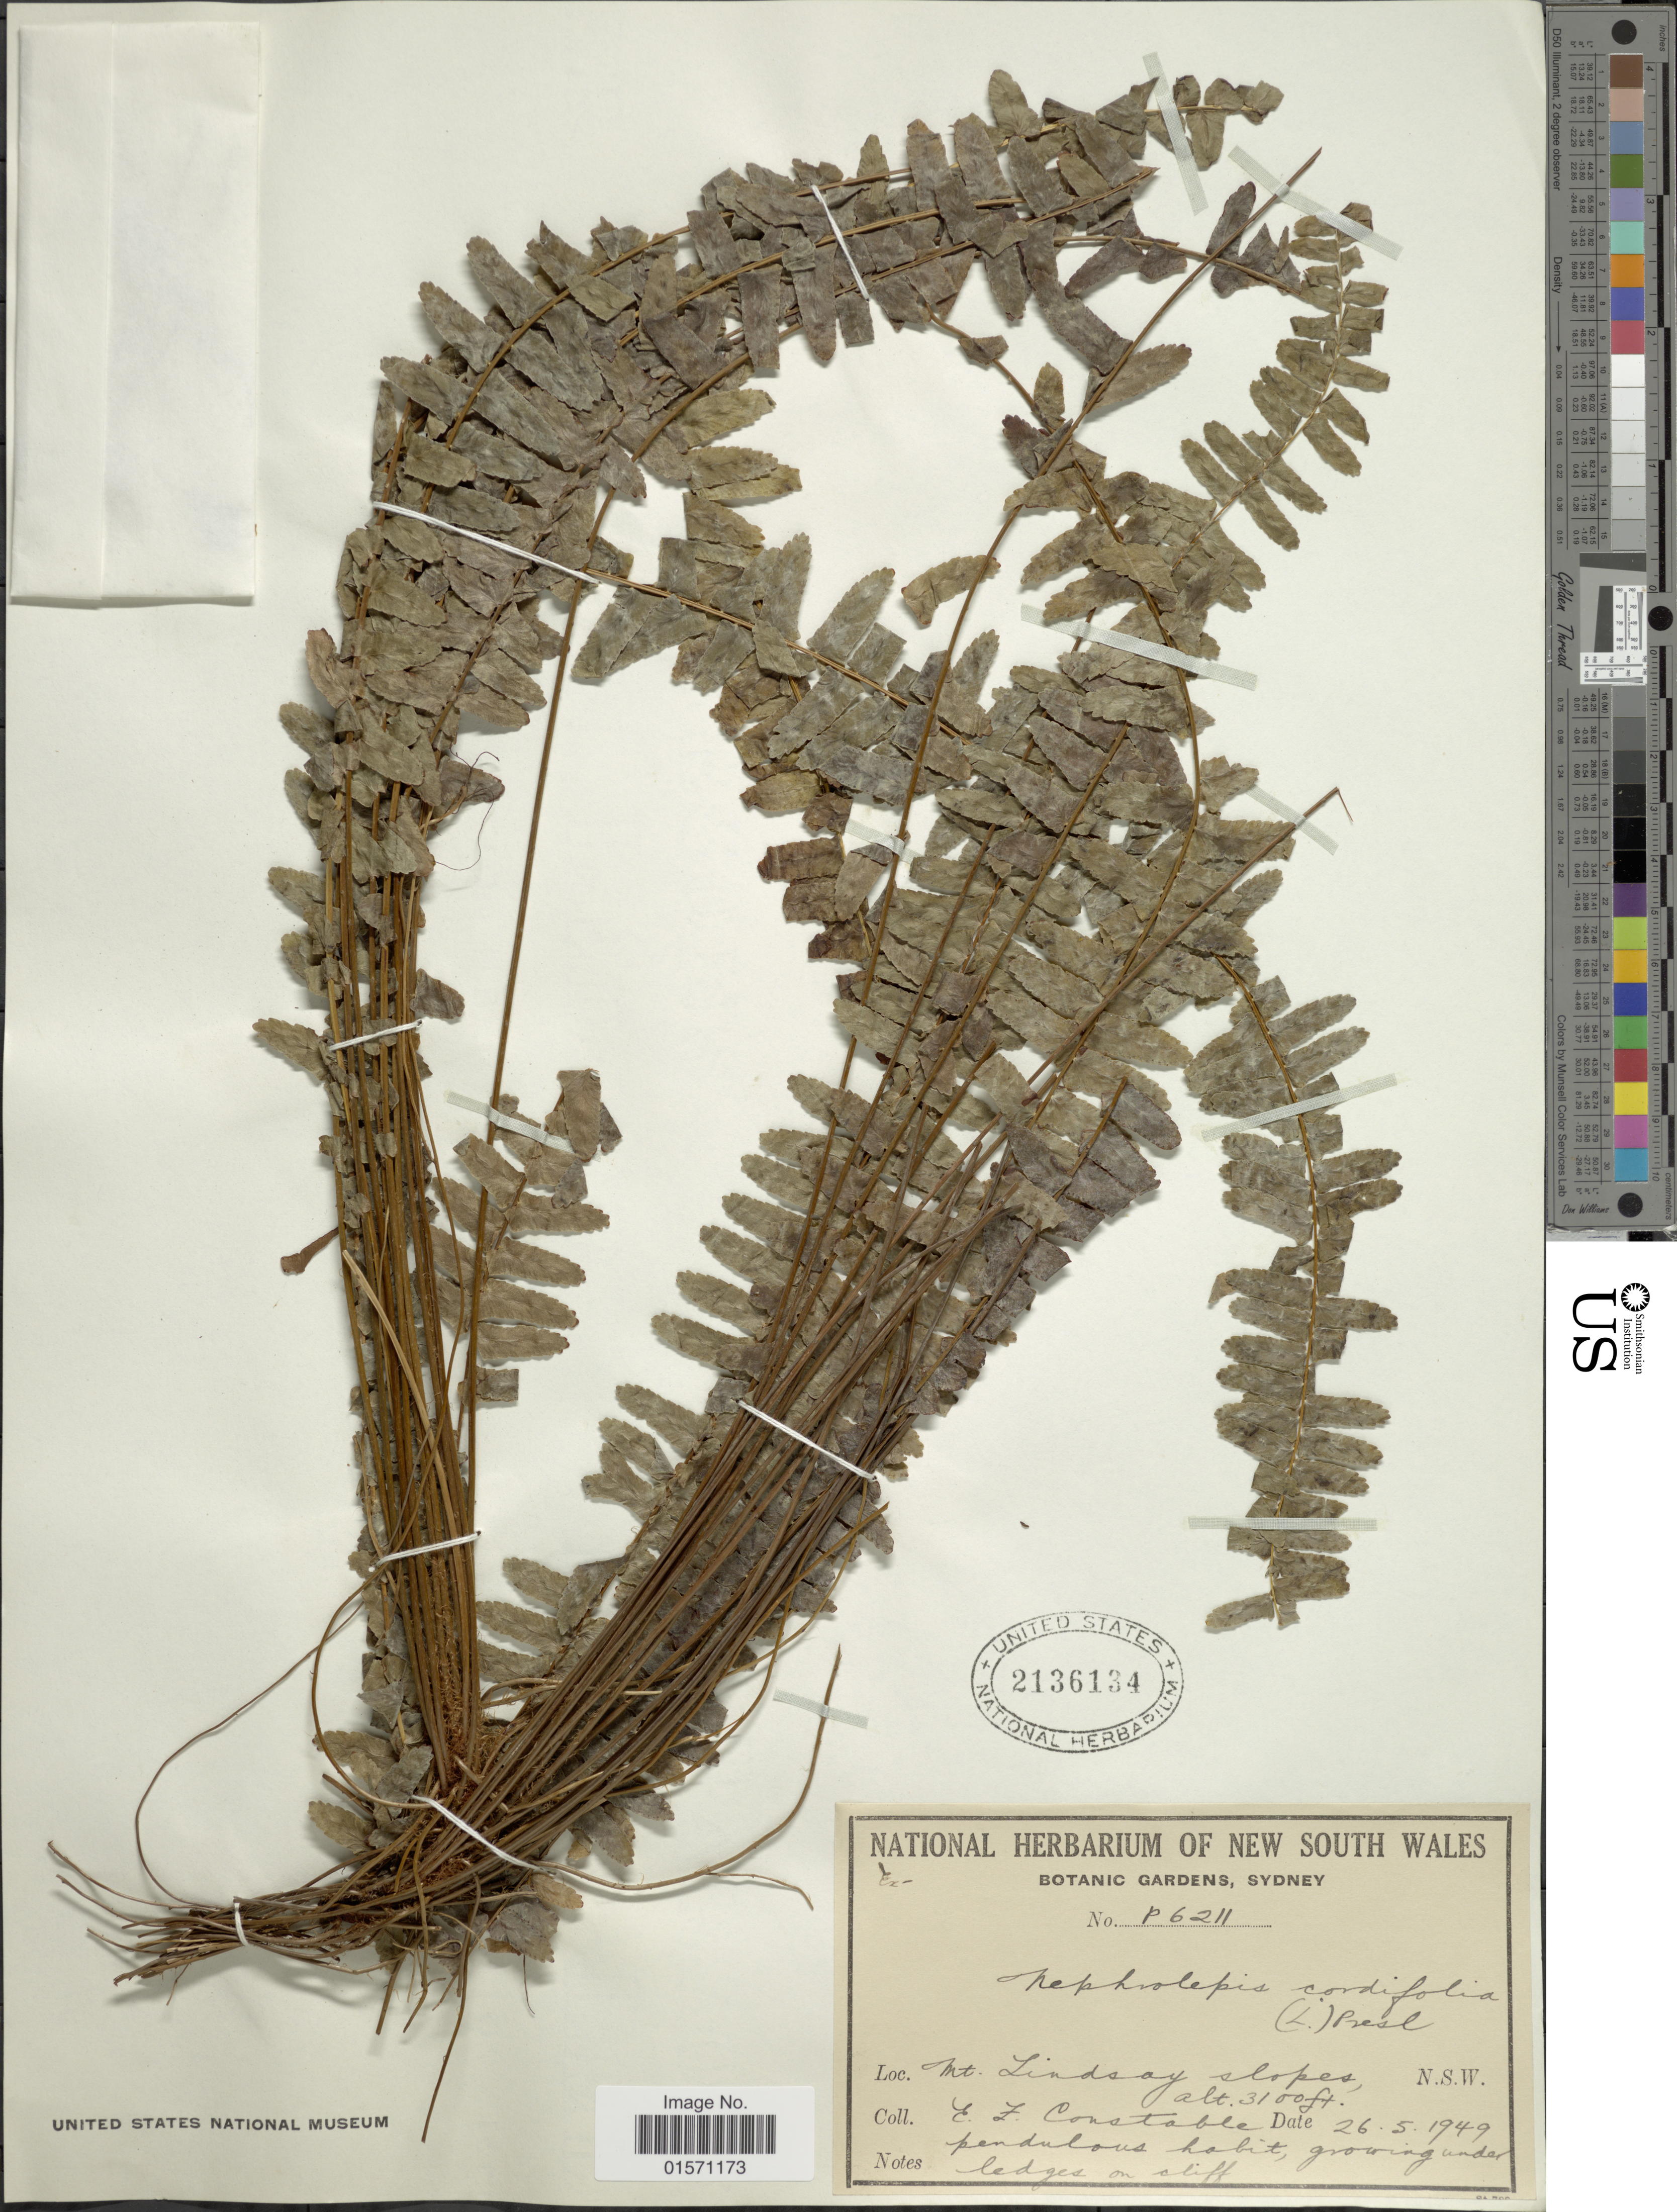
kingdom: Plantae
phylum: Tracheophyta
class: Polypodiopsida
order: Polypodiales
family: Nephrolepidaceae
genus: Nephrolepis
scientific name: Nephrolepis cordifolia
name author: (L.) C. Presl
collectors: E. F. Constable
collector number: P6211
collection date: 1949-05-26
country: Australia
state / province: New South Wales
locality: Mt. Lindsay slopes, N.S.W.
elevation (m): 945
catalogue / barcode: US 2136134